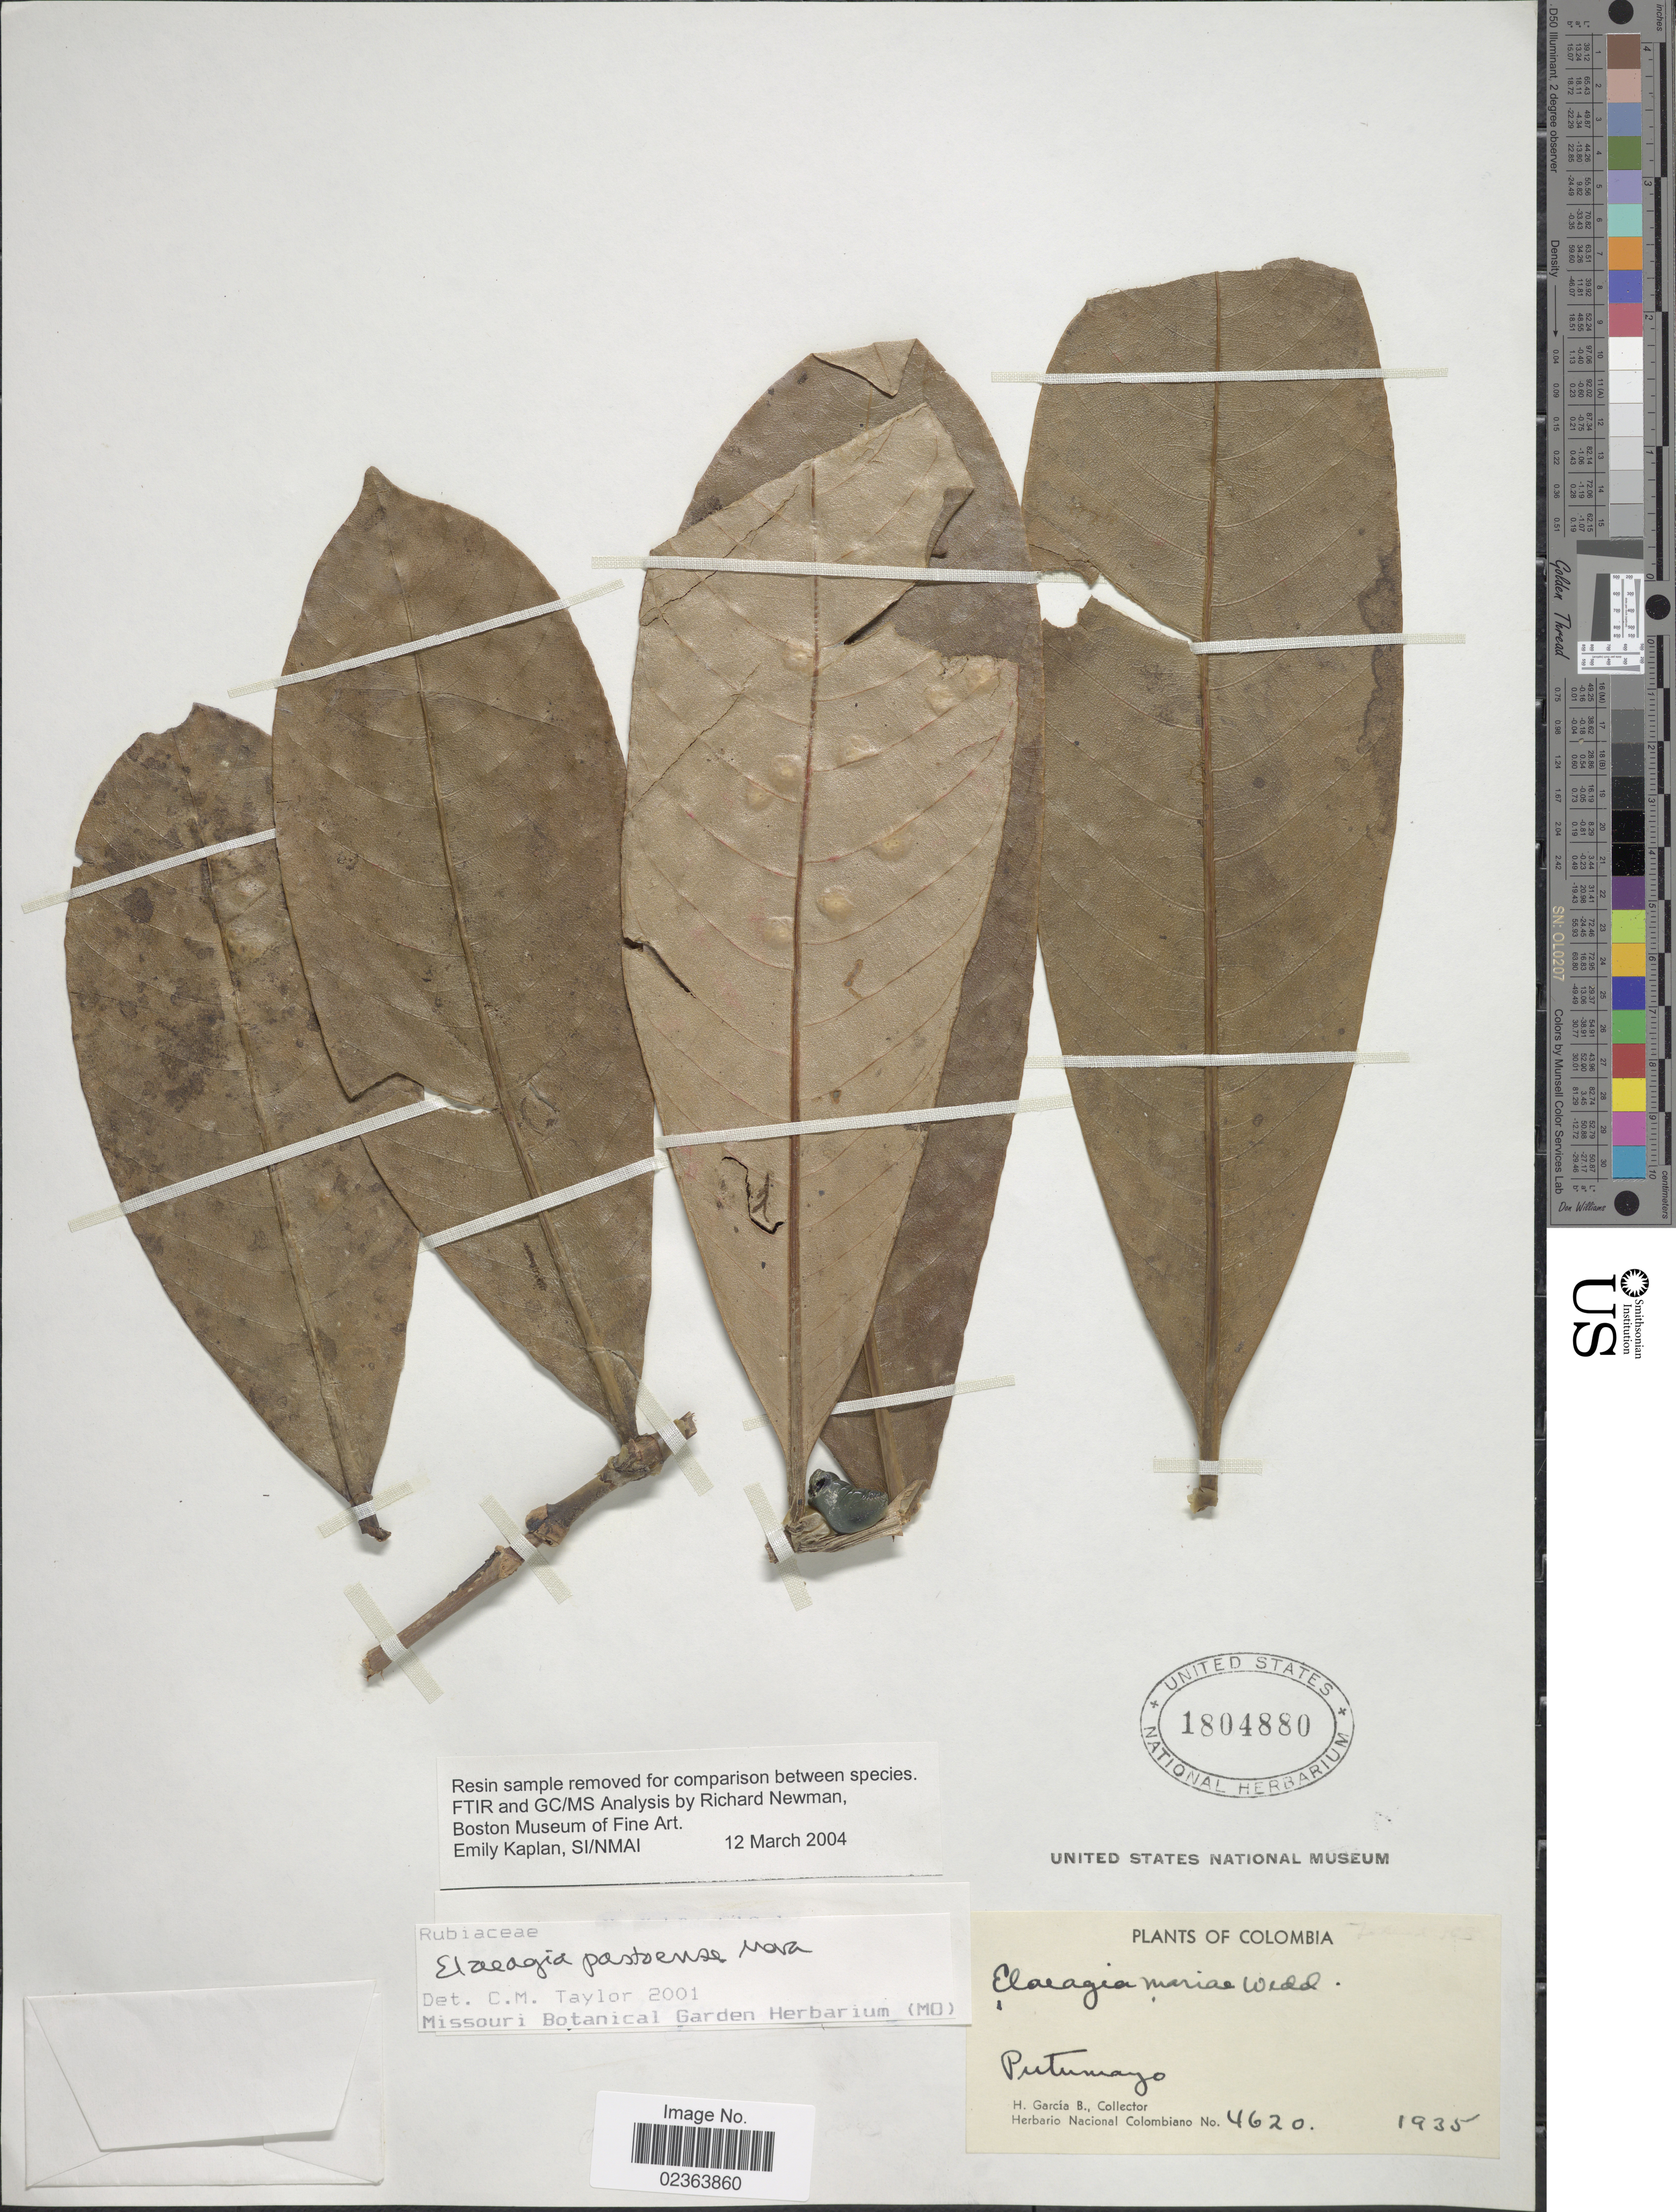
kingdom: Plantae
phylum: Tracheophyta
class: Magnoliopsida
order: Gentianales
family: Rubiaceae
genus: Elaeagia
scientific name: Elaeagia pastoensis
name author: L.E. Mora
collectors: H. García Barriga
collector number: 4620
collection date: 1935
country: Colombia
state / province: Putumayo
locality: Putumayo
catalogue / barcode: US 1804880